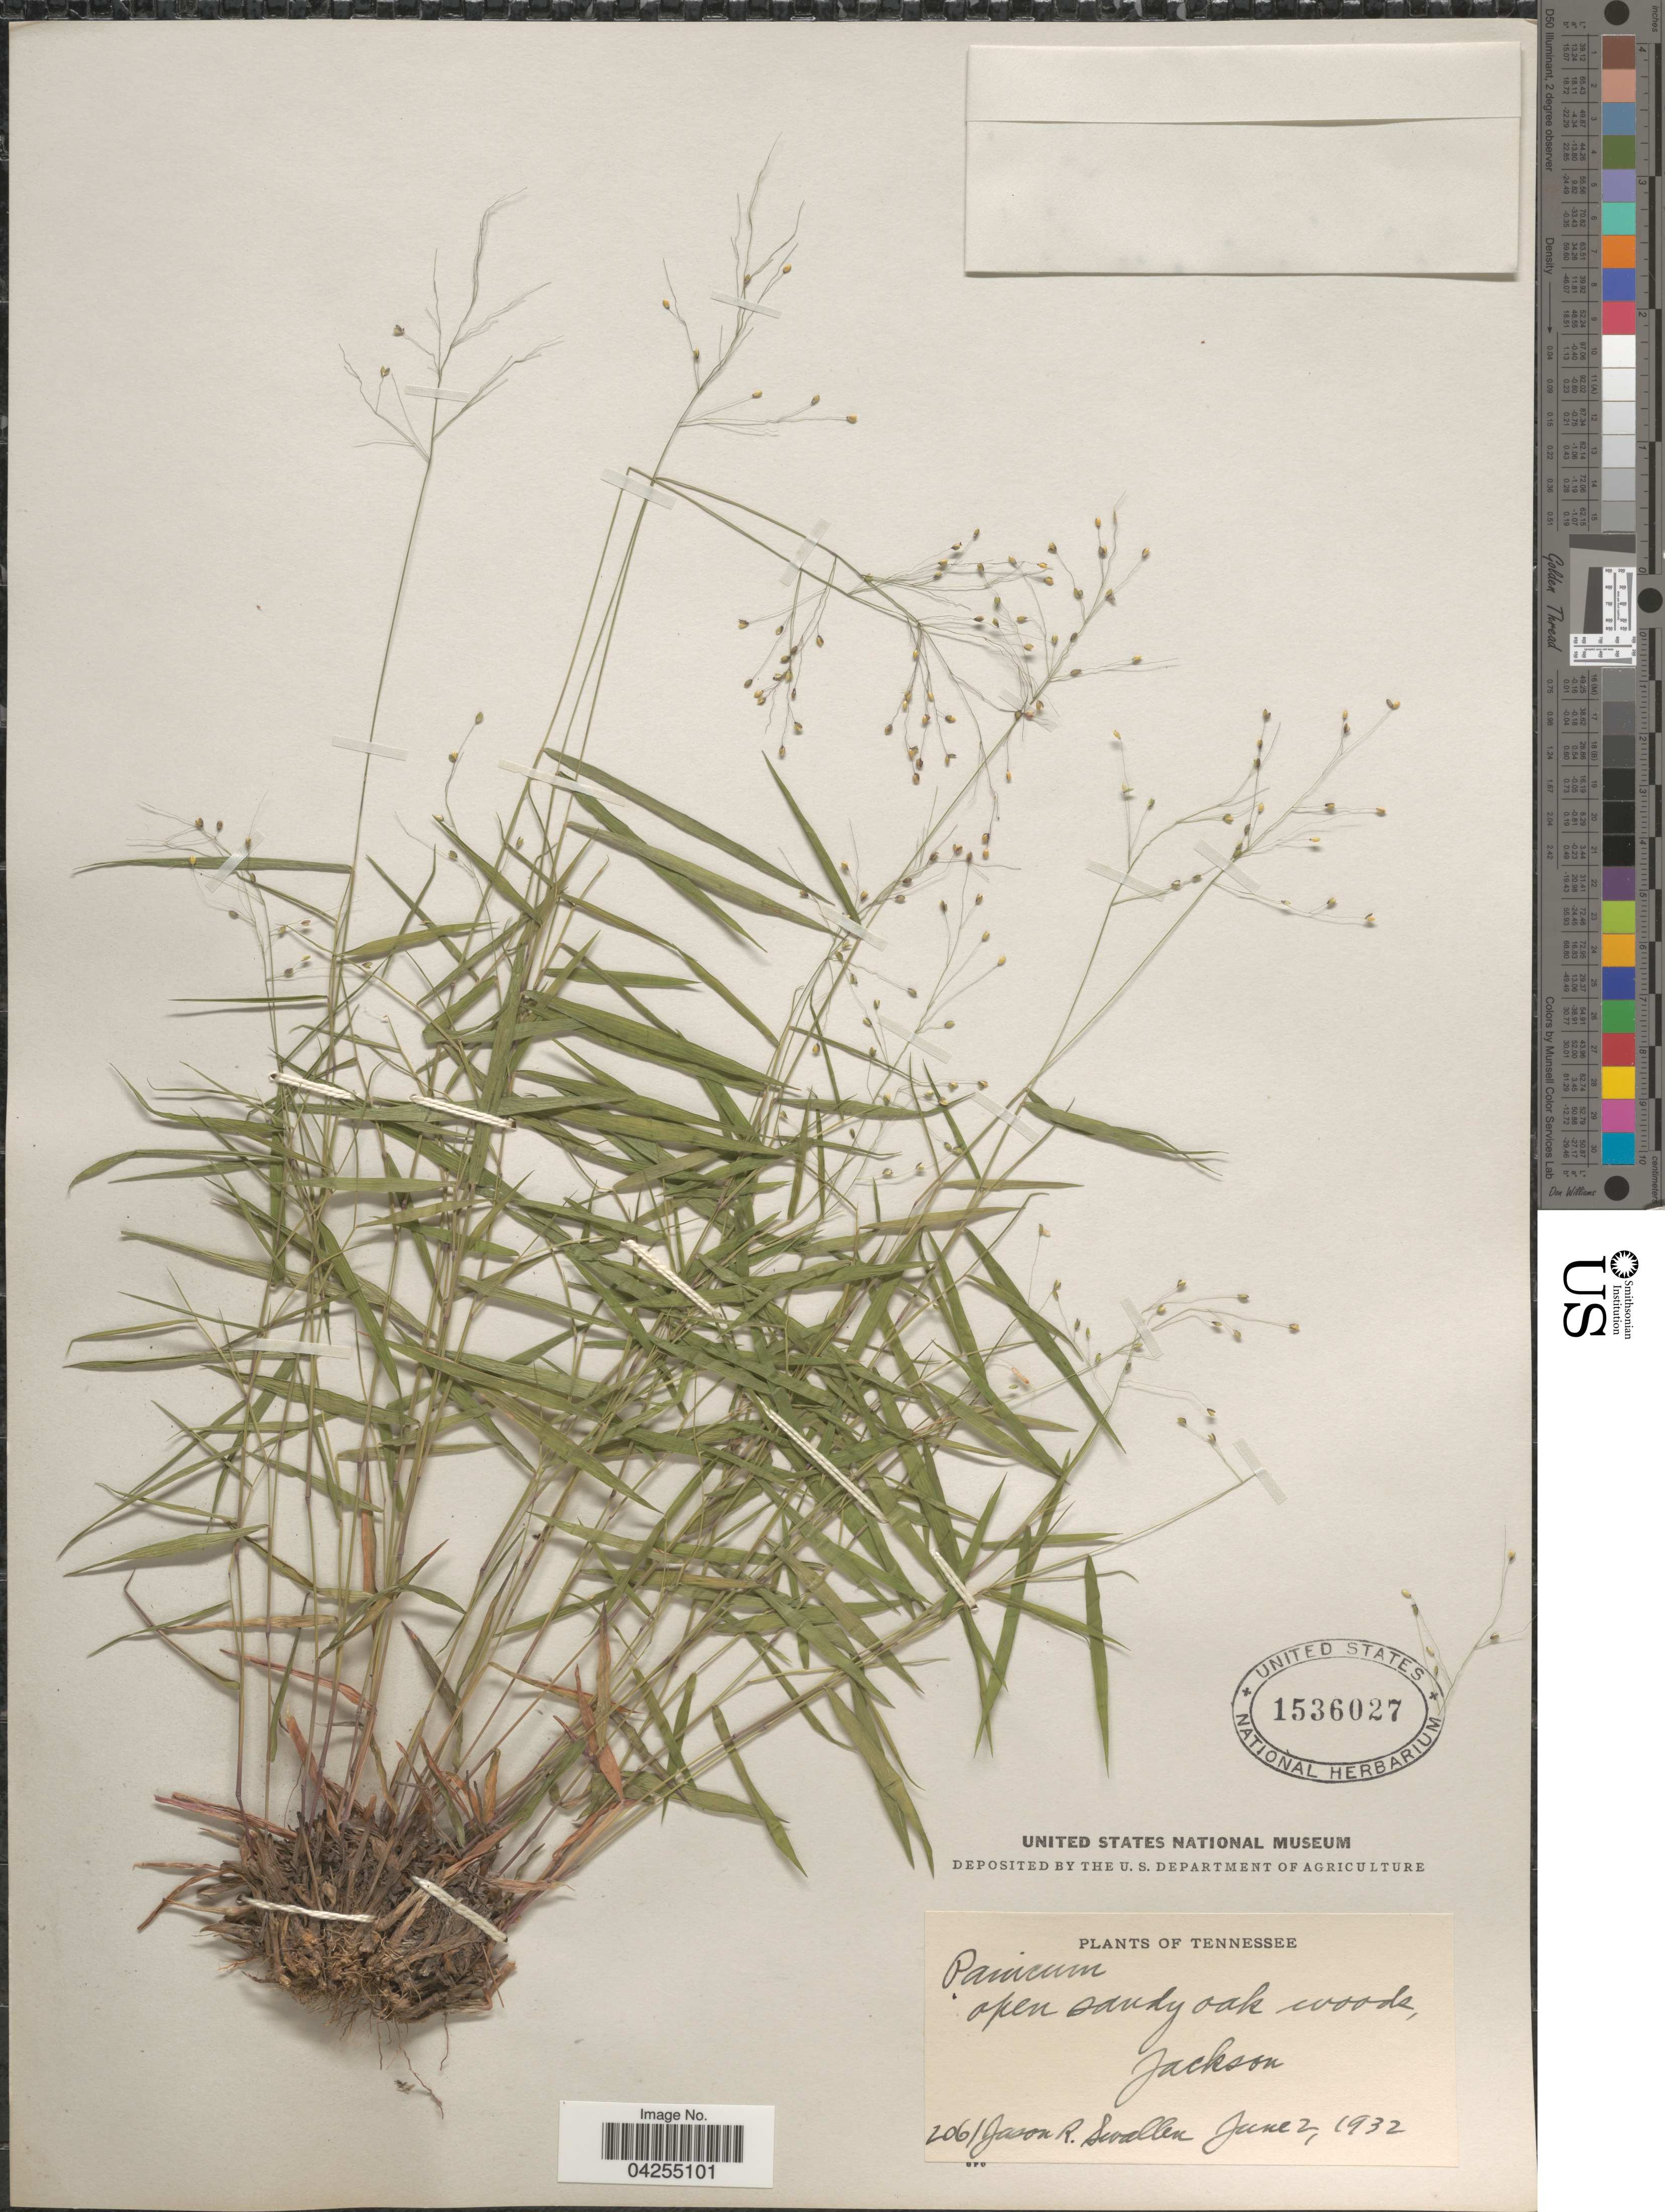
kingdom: Plantae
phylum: Tracheophyta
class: Liliopsida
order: Poales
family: Poaceae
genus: Dichanthelium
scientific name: Dichanthelium dichotomum var. dichotomum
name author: (L.) Gould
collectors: J. R. Swallen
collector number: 2061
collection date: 1932-06-02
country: United States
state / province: Tennessee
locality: Open sandy oak woods, Jackson.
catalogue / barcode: US 1536027